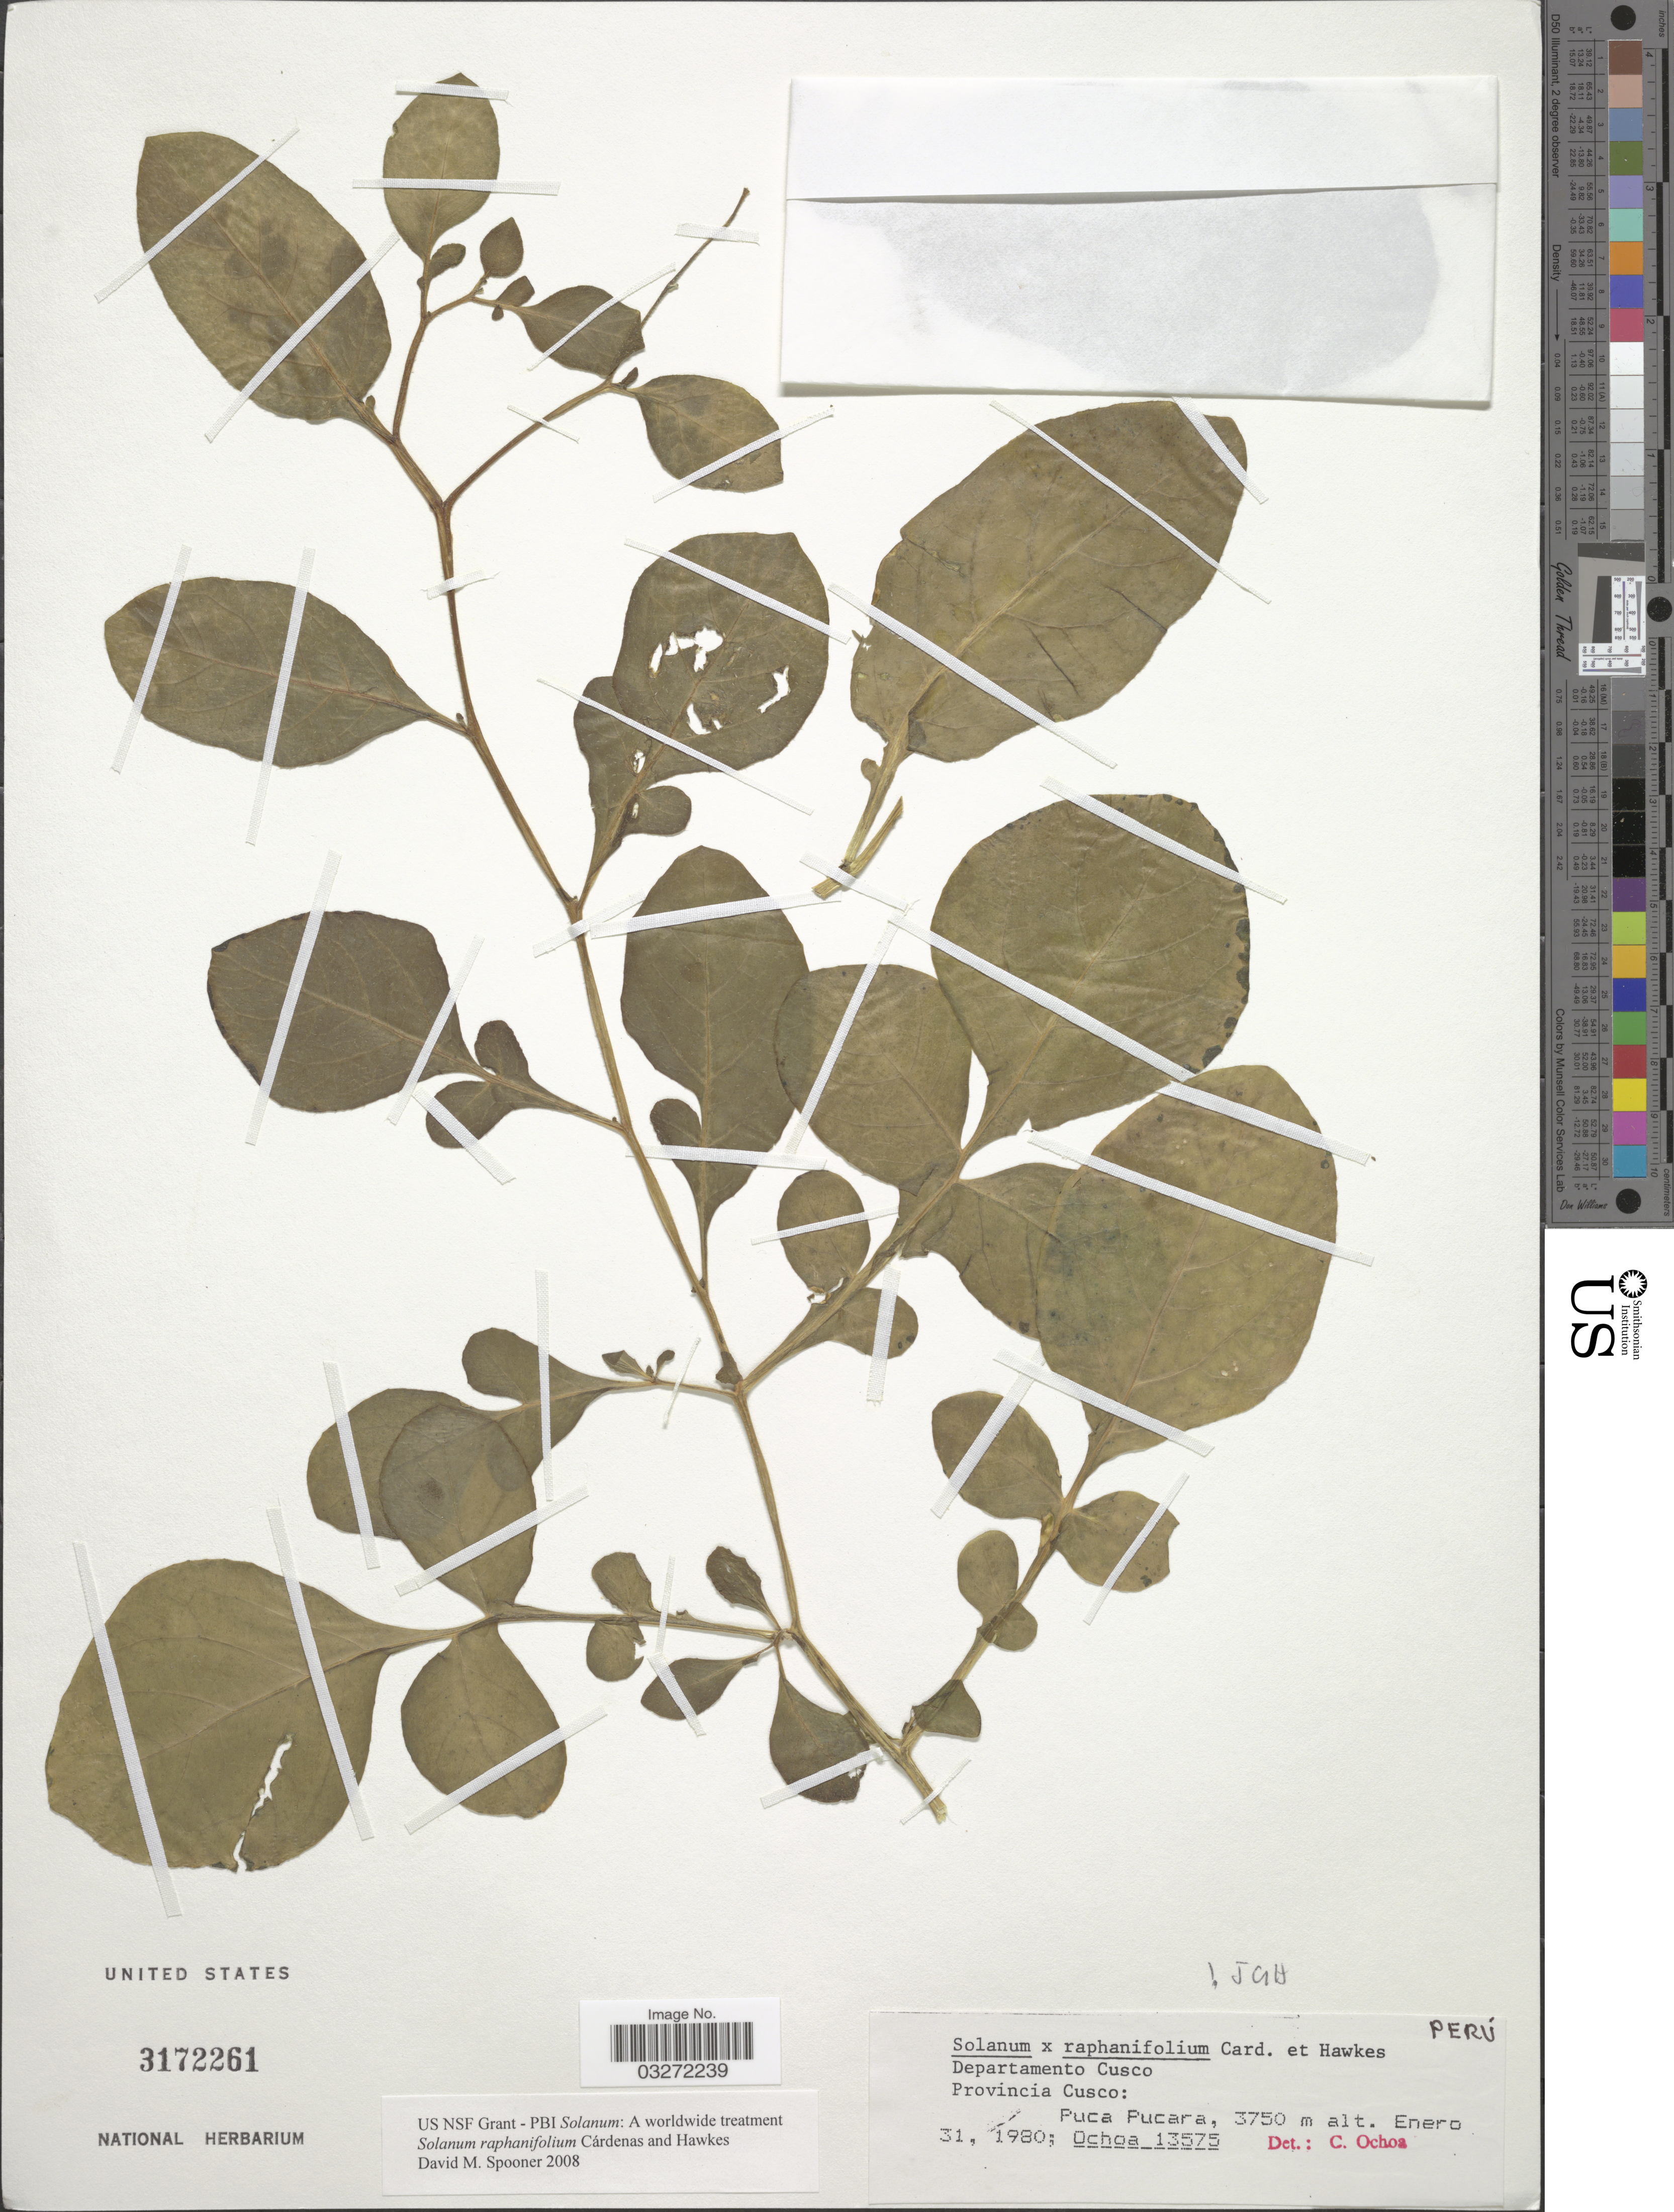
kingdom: Plantae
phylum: Tracheophyta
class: Magnoliopsida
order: Solanales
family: Solanaceae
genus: Solanum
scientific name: Solanum raphanifolium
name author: Cárdenas & Hawkes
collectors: -. Ochoa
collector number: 13575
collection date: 1980-01-31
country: Peru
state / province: Cusco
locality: Departamento Cusco. Provincia Cusco: Puca Pucara.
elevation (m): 3750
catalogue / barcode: US 3172261